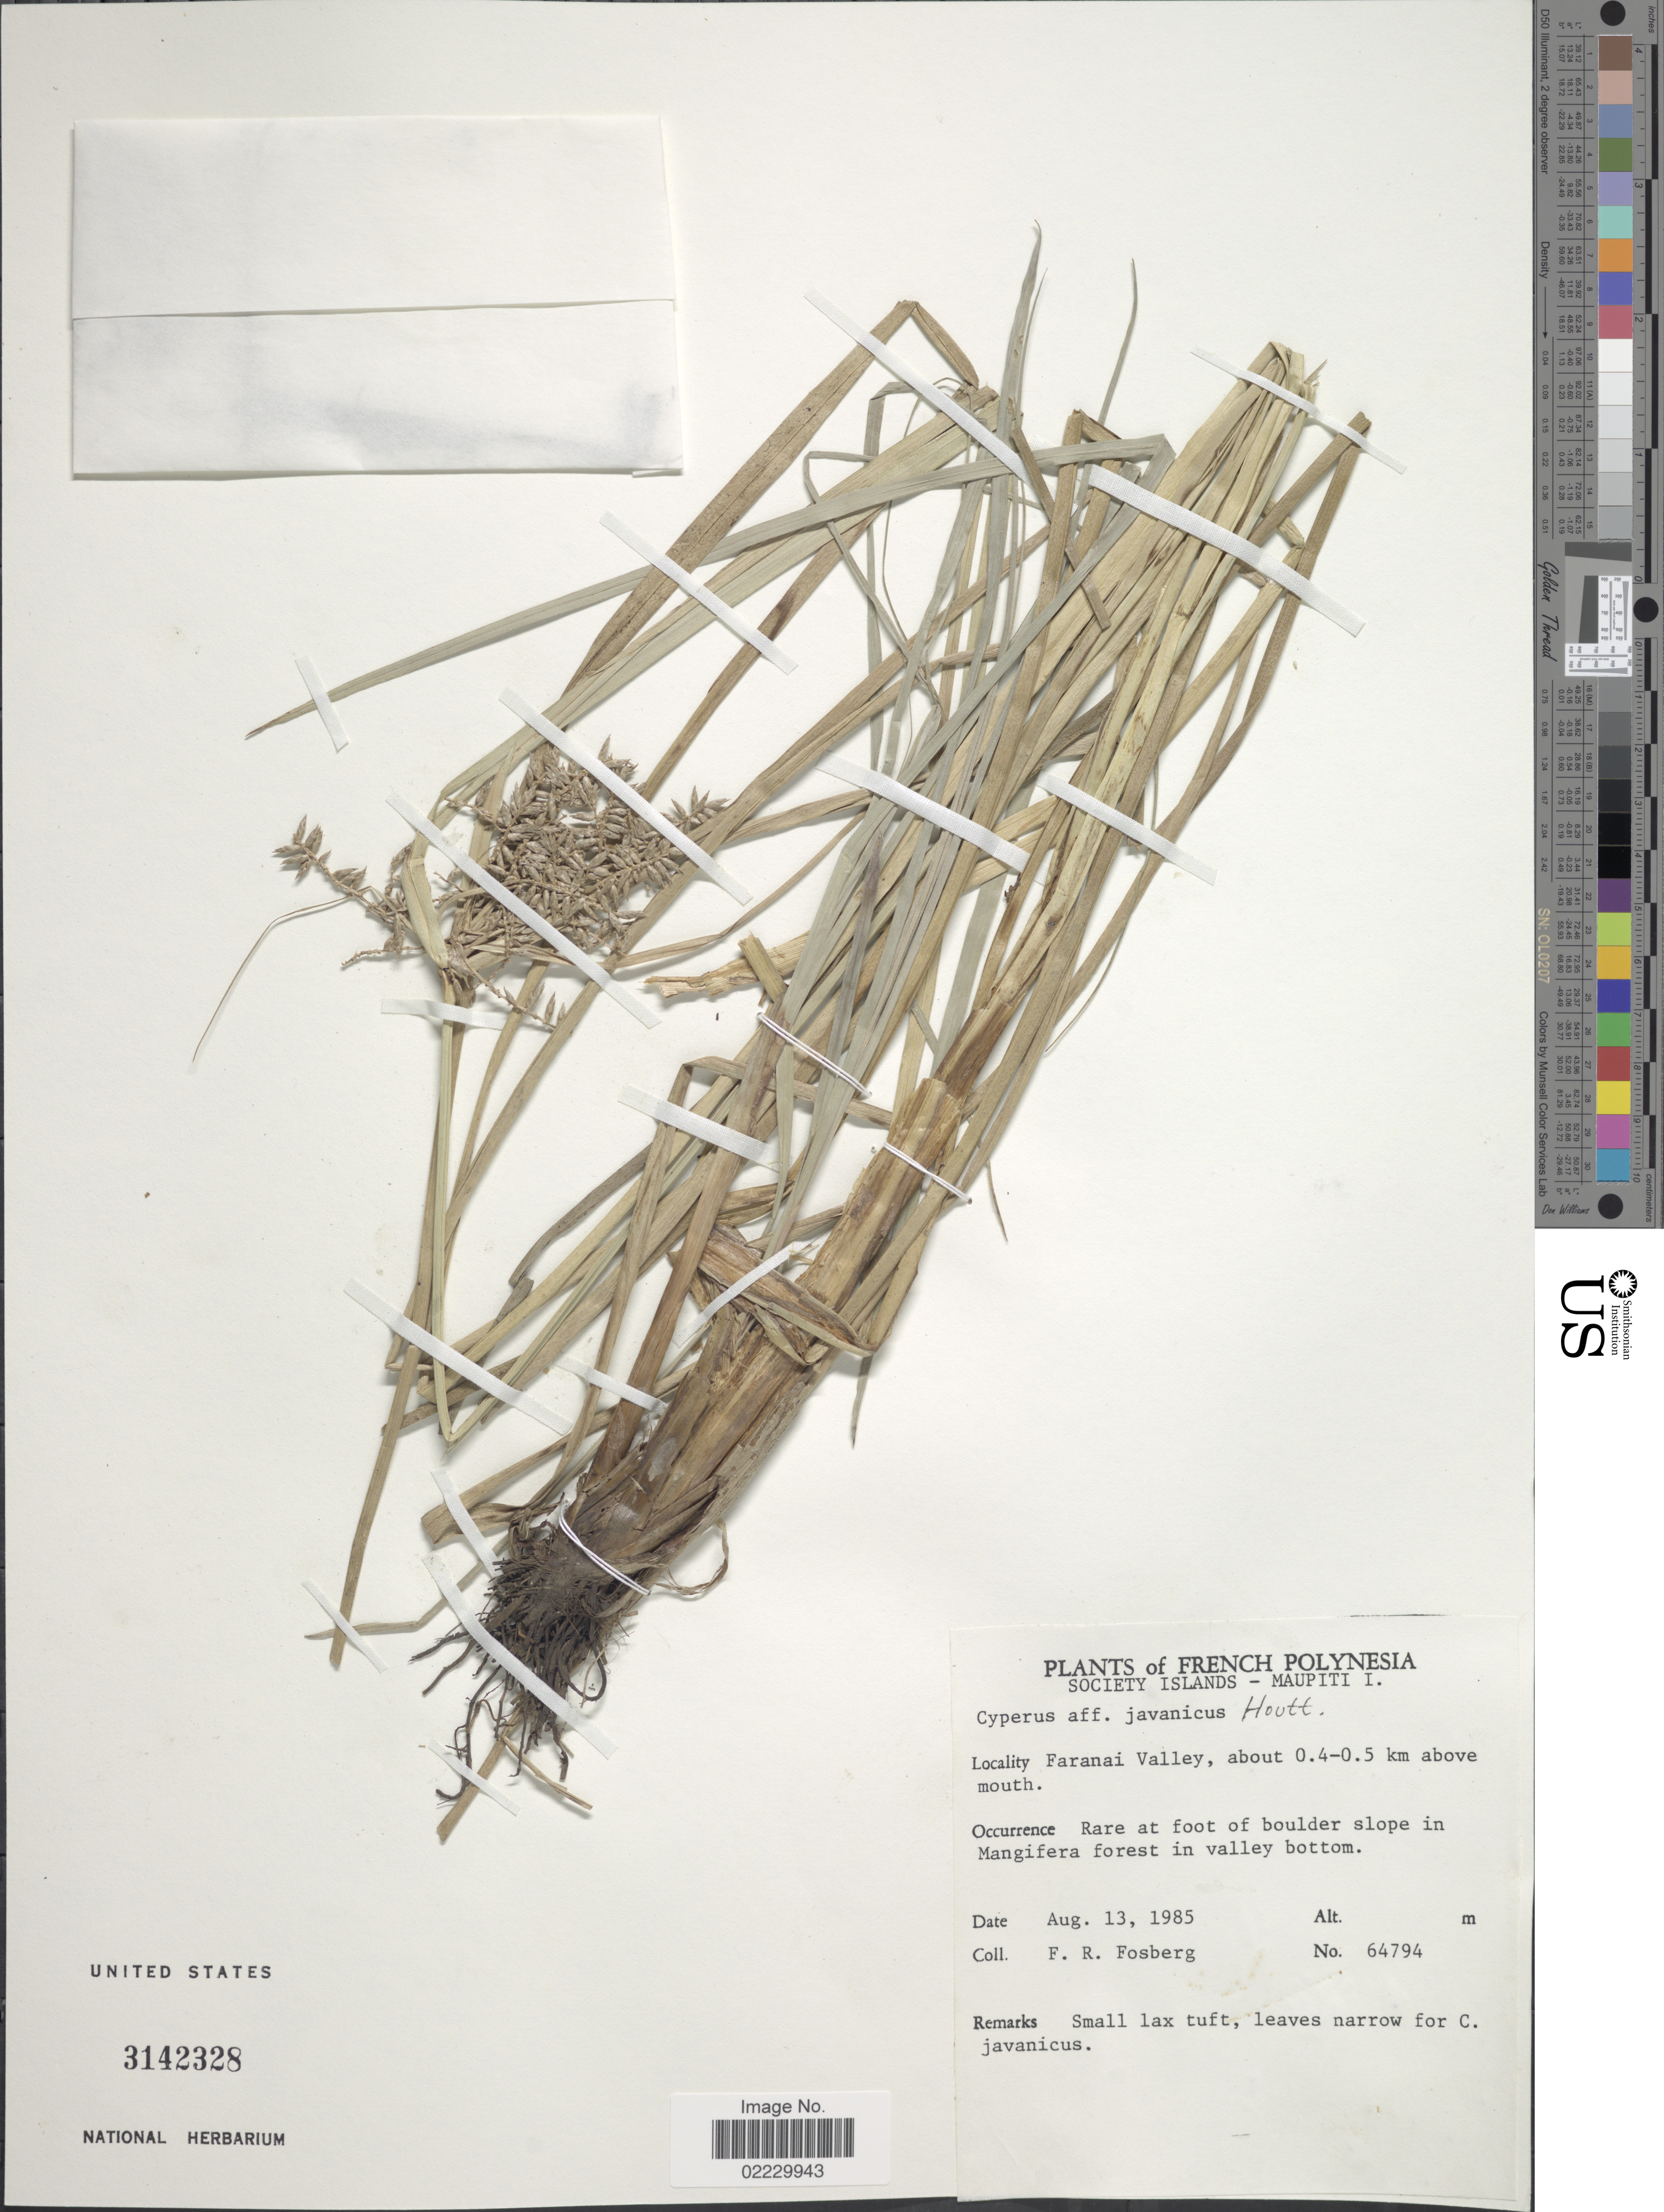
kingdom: Plantae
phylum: Tracheophyta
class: Liliopsida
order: Poales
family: Cyperaceae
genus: Cyperus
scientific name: Cyperus javanicus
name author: Houtt.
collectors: F. R. Fosberg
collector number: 64794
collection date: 1985-08-13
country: French Polynesia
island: Maupiti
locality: Society islands - Maupiti I. Faranai Valley, about 0.4 - 0.5 km above mouth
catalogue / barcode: US 3142328